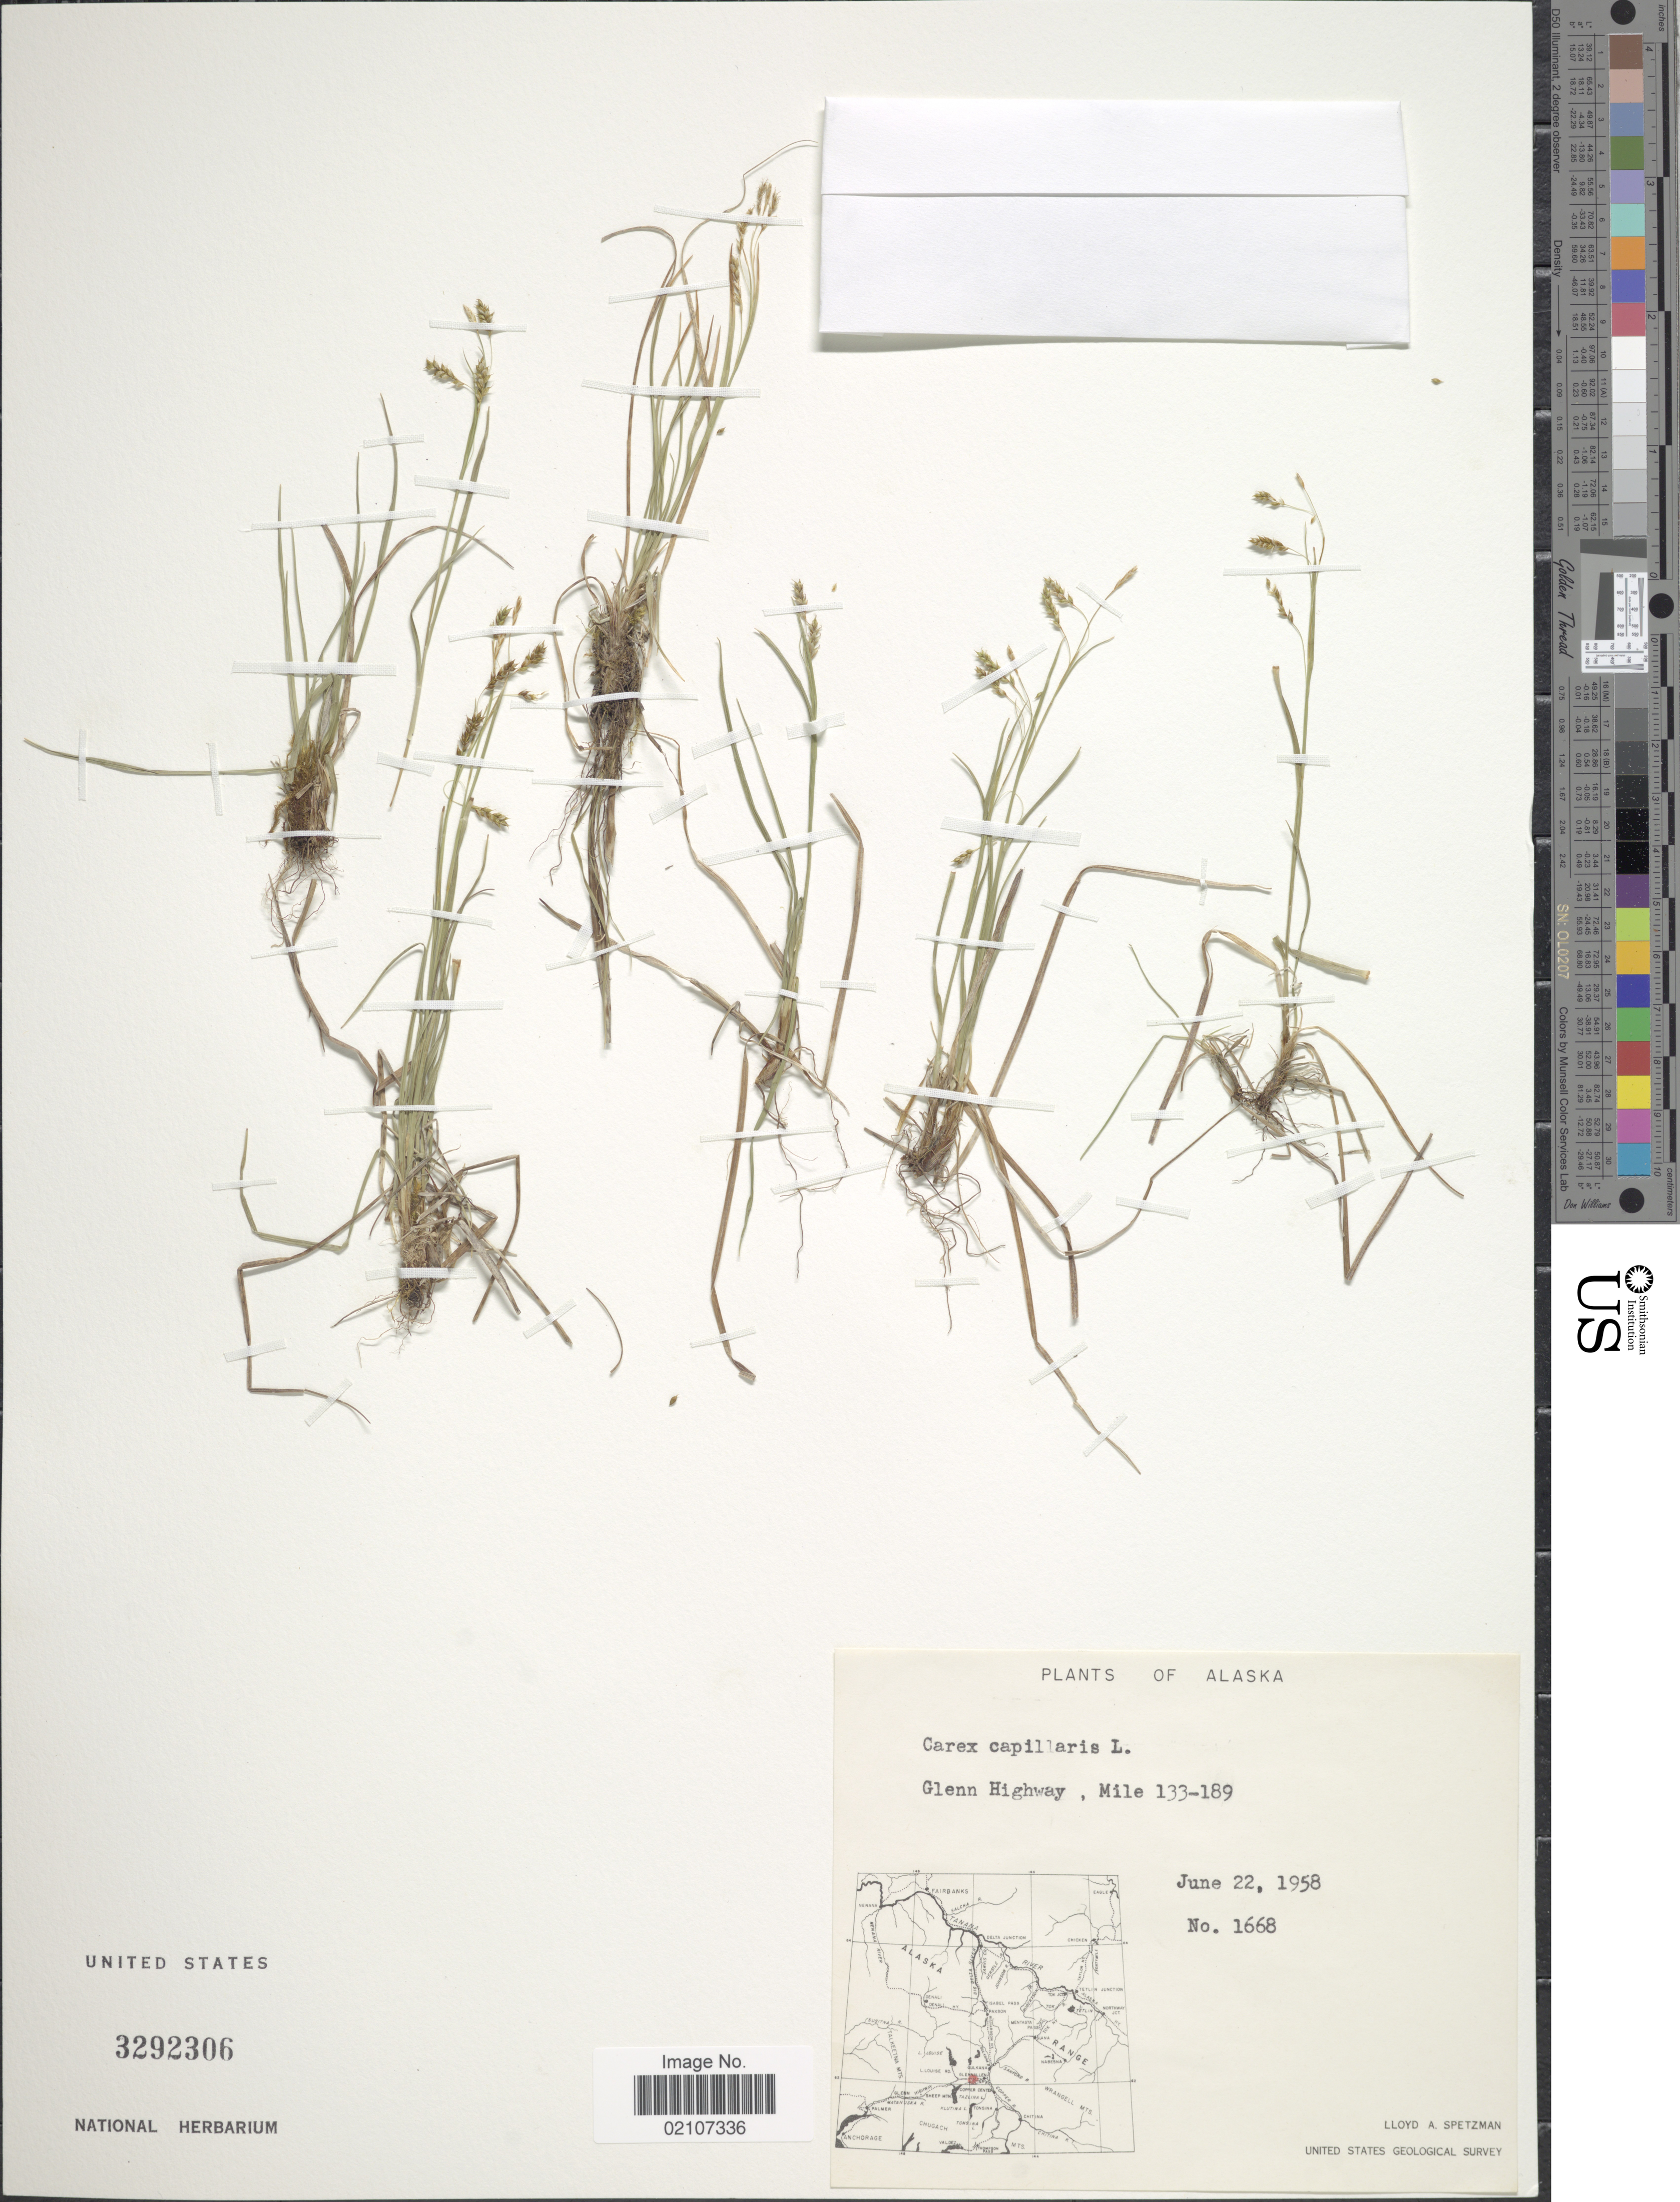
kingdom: Plantae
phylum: Tracheophyta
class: Liliopsida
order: Poales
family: Cyperaceae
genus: Carex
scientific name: Carex capillaris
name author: L.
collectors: L. Spetzman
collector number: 1668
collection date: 1958-06-22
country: United States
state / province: Alaska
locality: Glenn Highway, Mile 133-189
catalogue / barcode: US 3292306